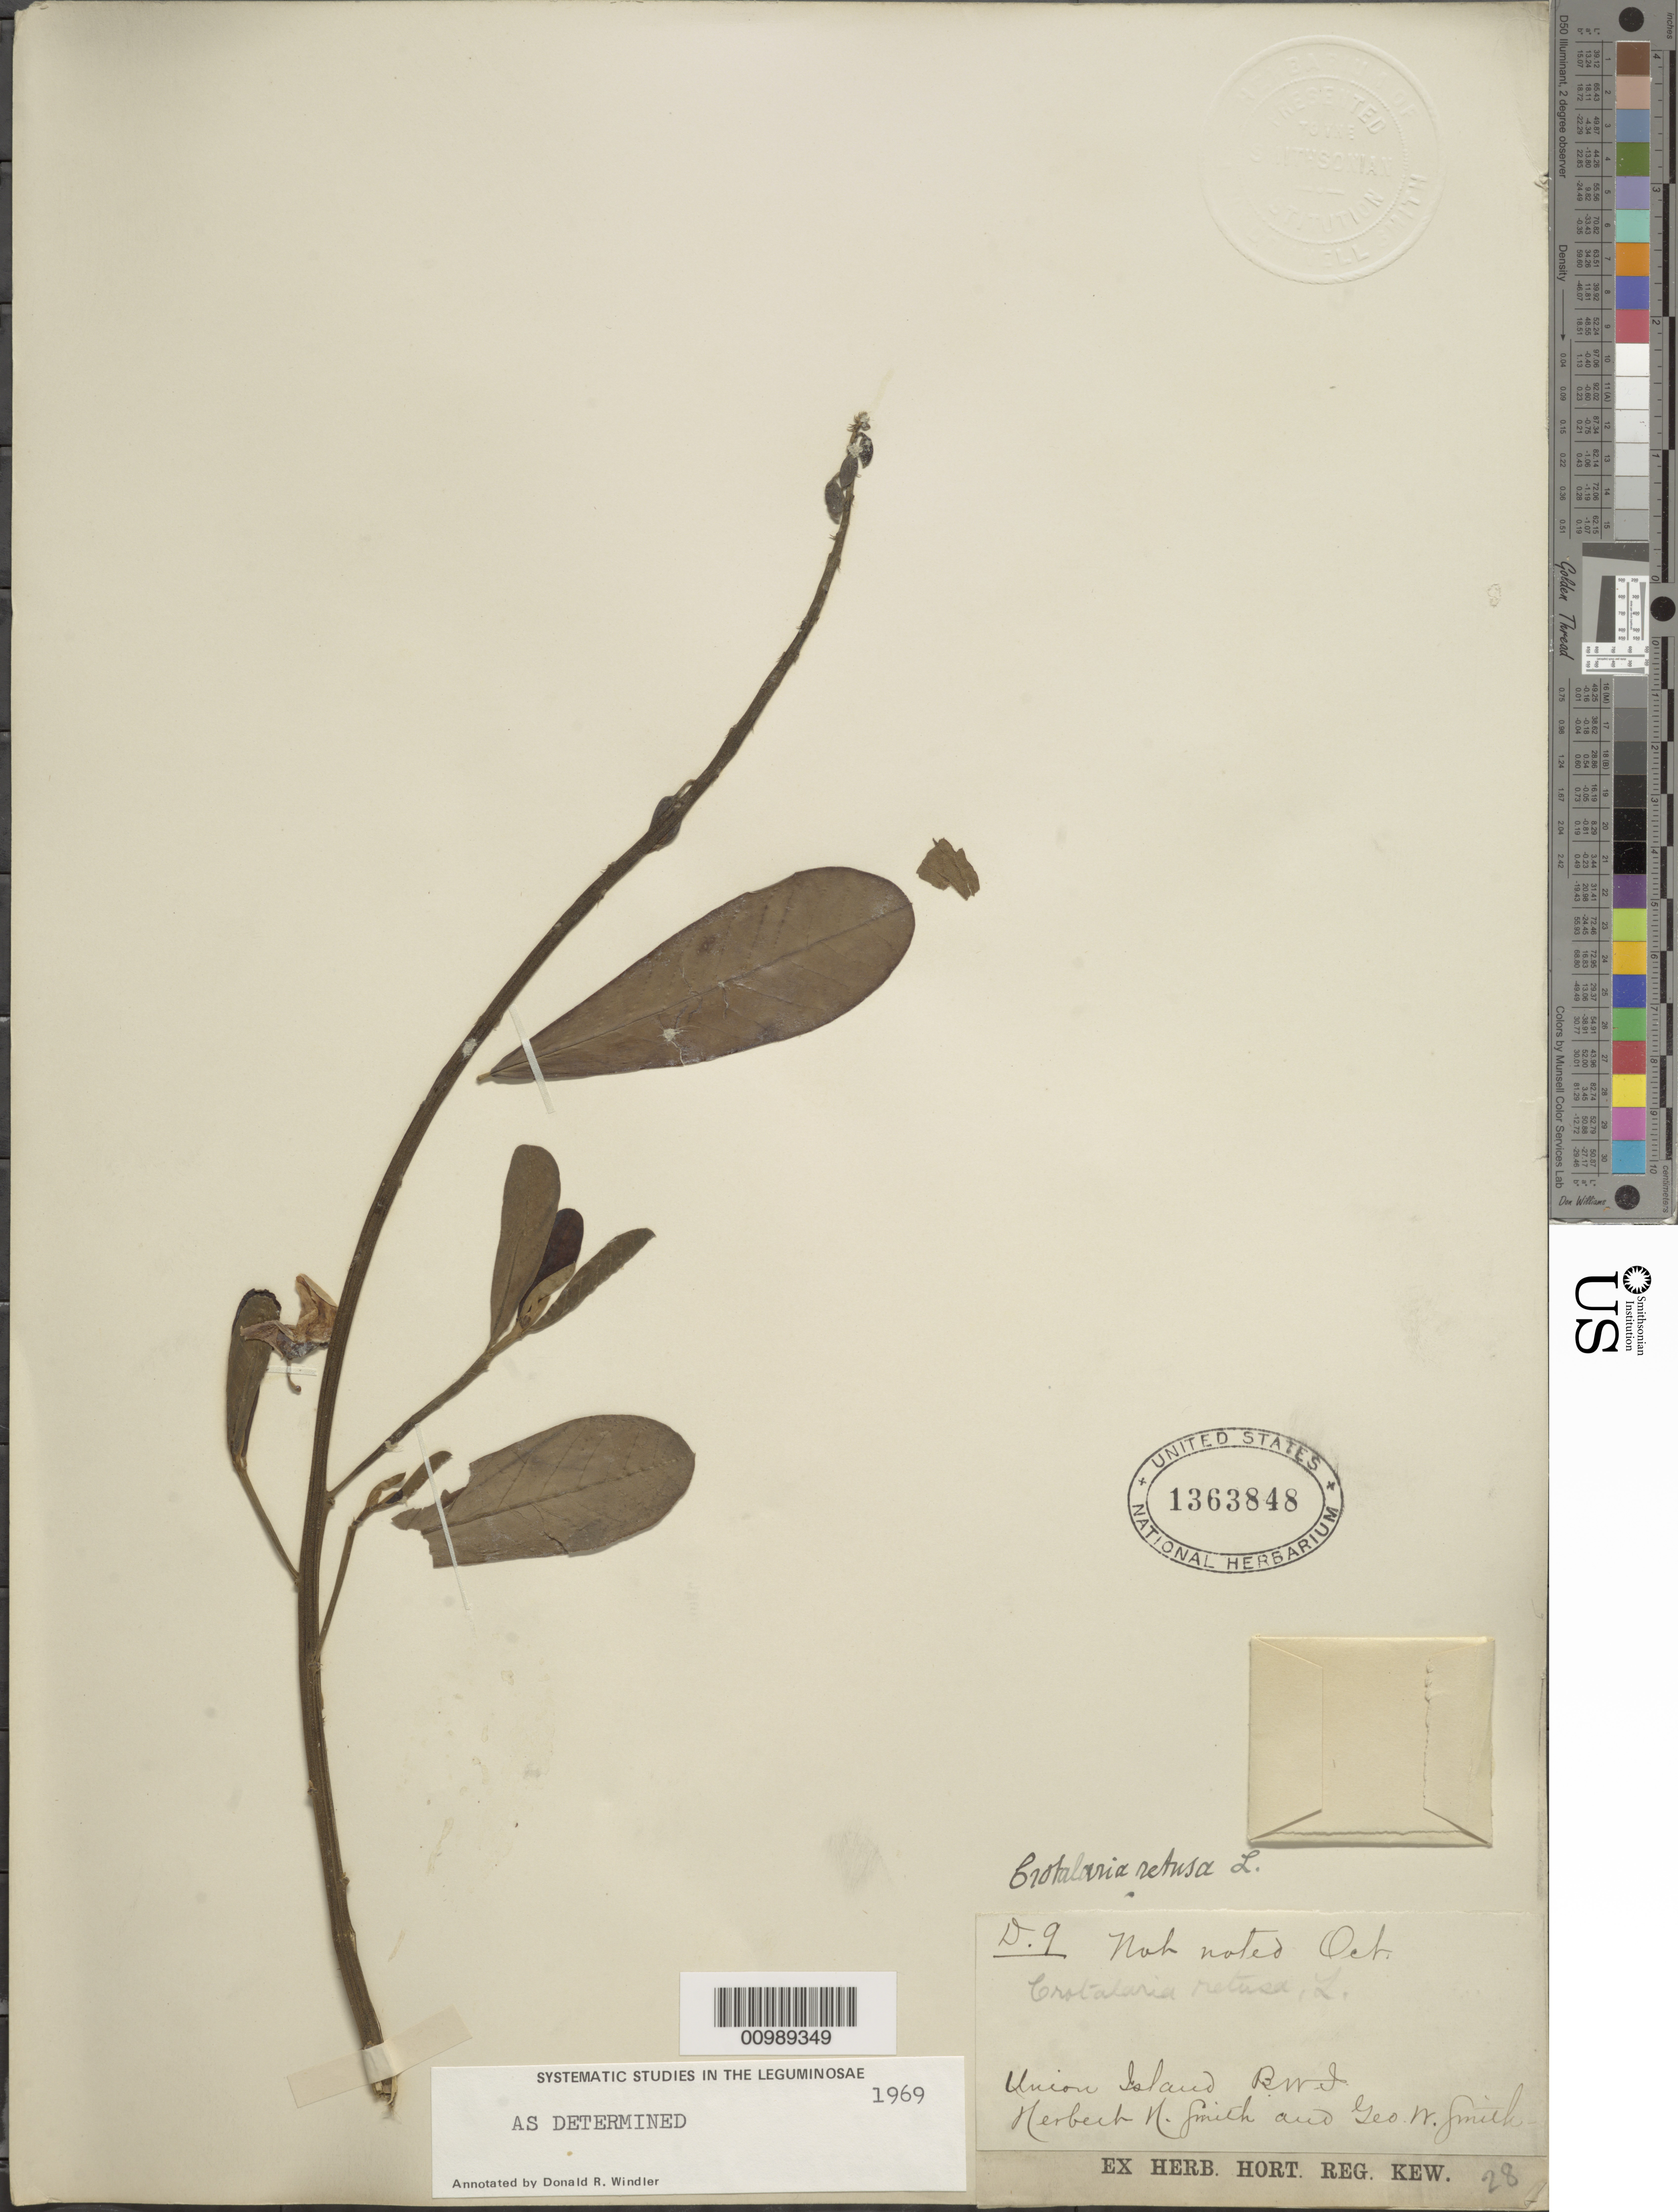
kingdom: Plantae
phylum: Tracheophyta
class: Magnoliopsida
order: Fabales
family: Fabaceae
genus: Crotalaria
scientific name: Crotalaria retusa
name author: L.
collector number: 9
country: St. Vincent - Grenadines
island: Union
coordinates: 0 N, 0 E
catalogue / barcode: US 1363848